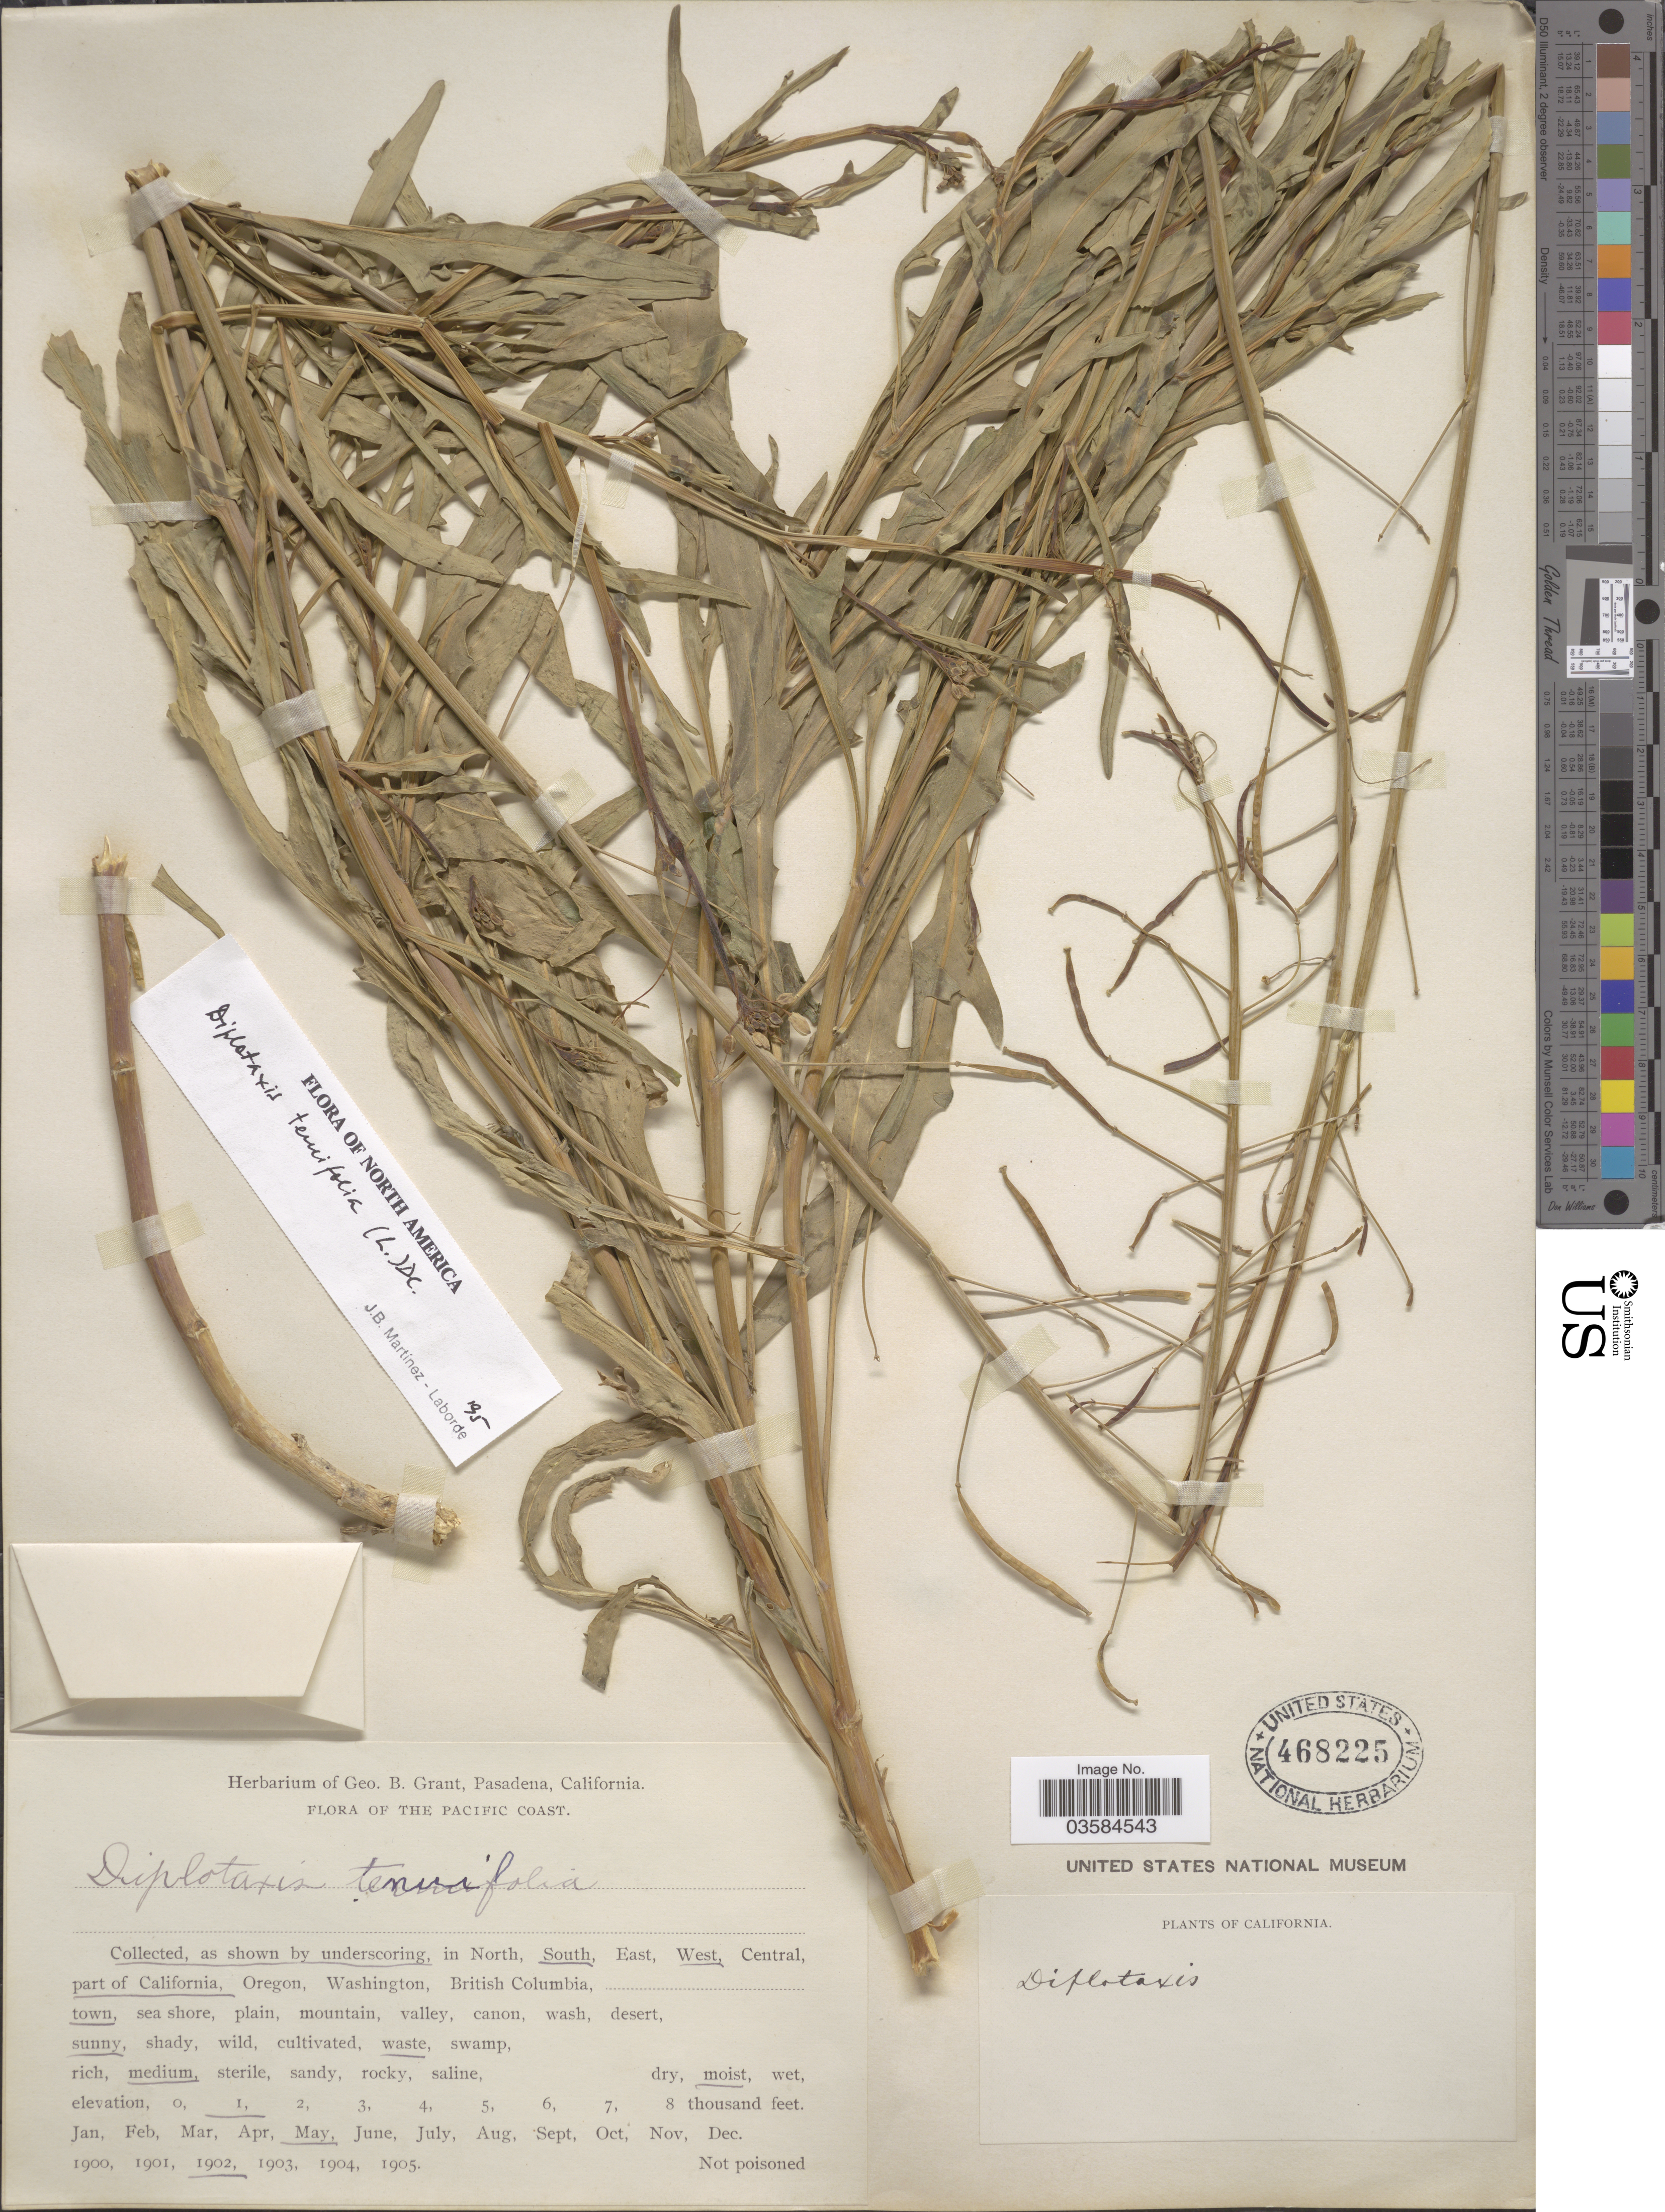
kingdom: Plantae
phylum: Tracheophyta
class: Magnoliopsida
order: Brassicales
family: Brassicaceae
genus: Diplotaxis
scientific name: Diplotaxis tenuifolia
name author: (L.) DC.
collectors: ex herb. Geo. B. Grant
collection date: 1902-05-01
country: United States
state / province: California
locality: The Pacific Coast. South, West, part of California.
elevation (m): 305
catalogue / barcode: US 468225